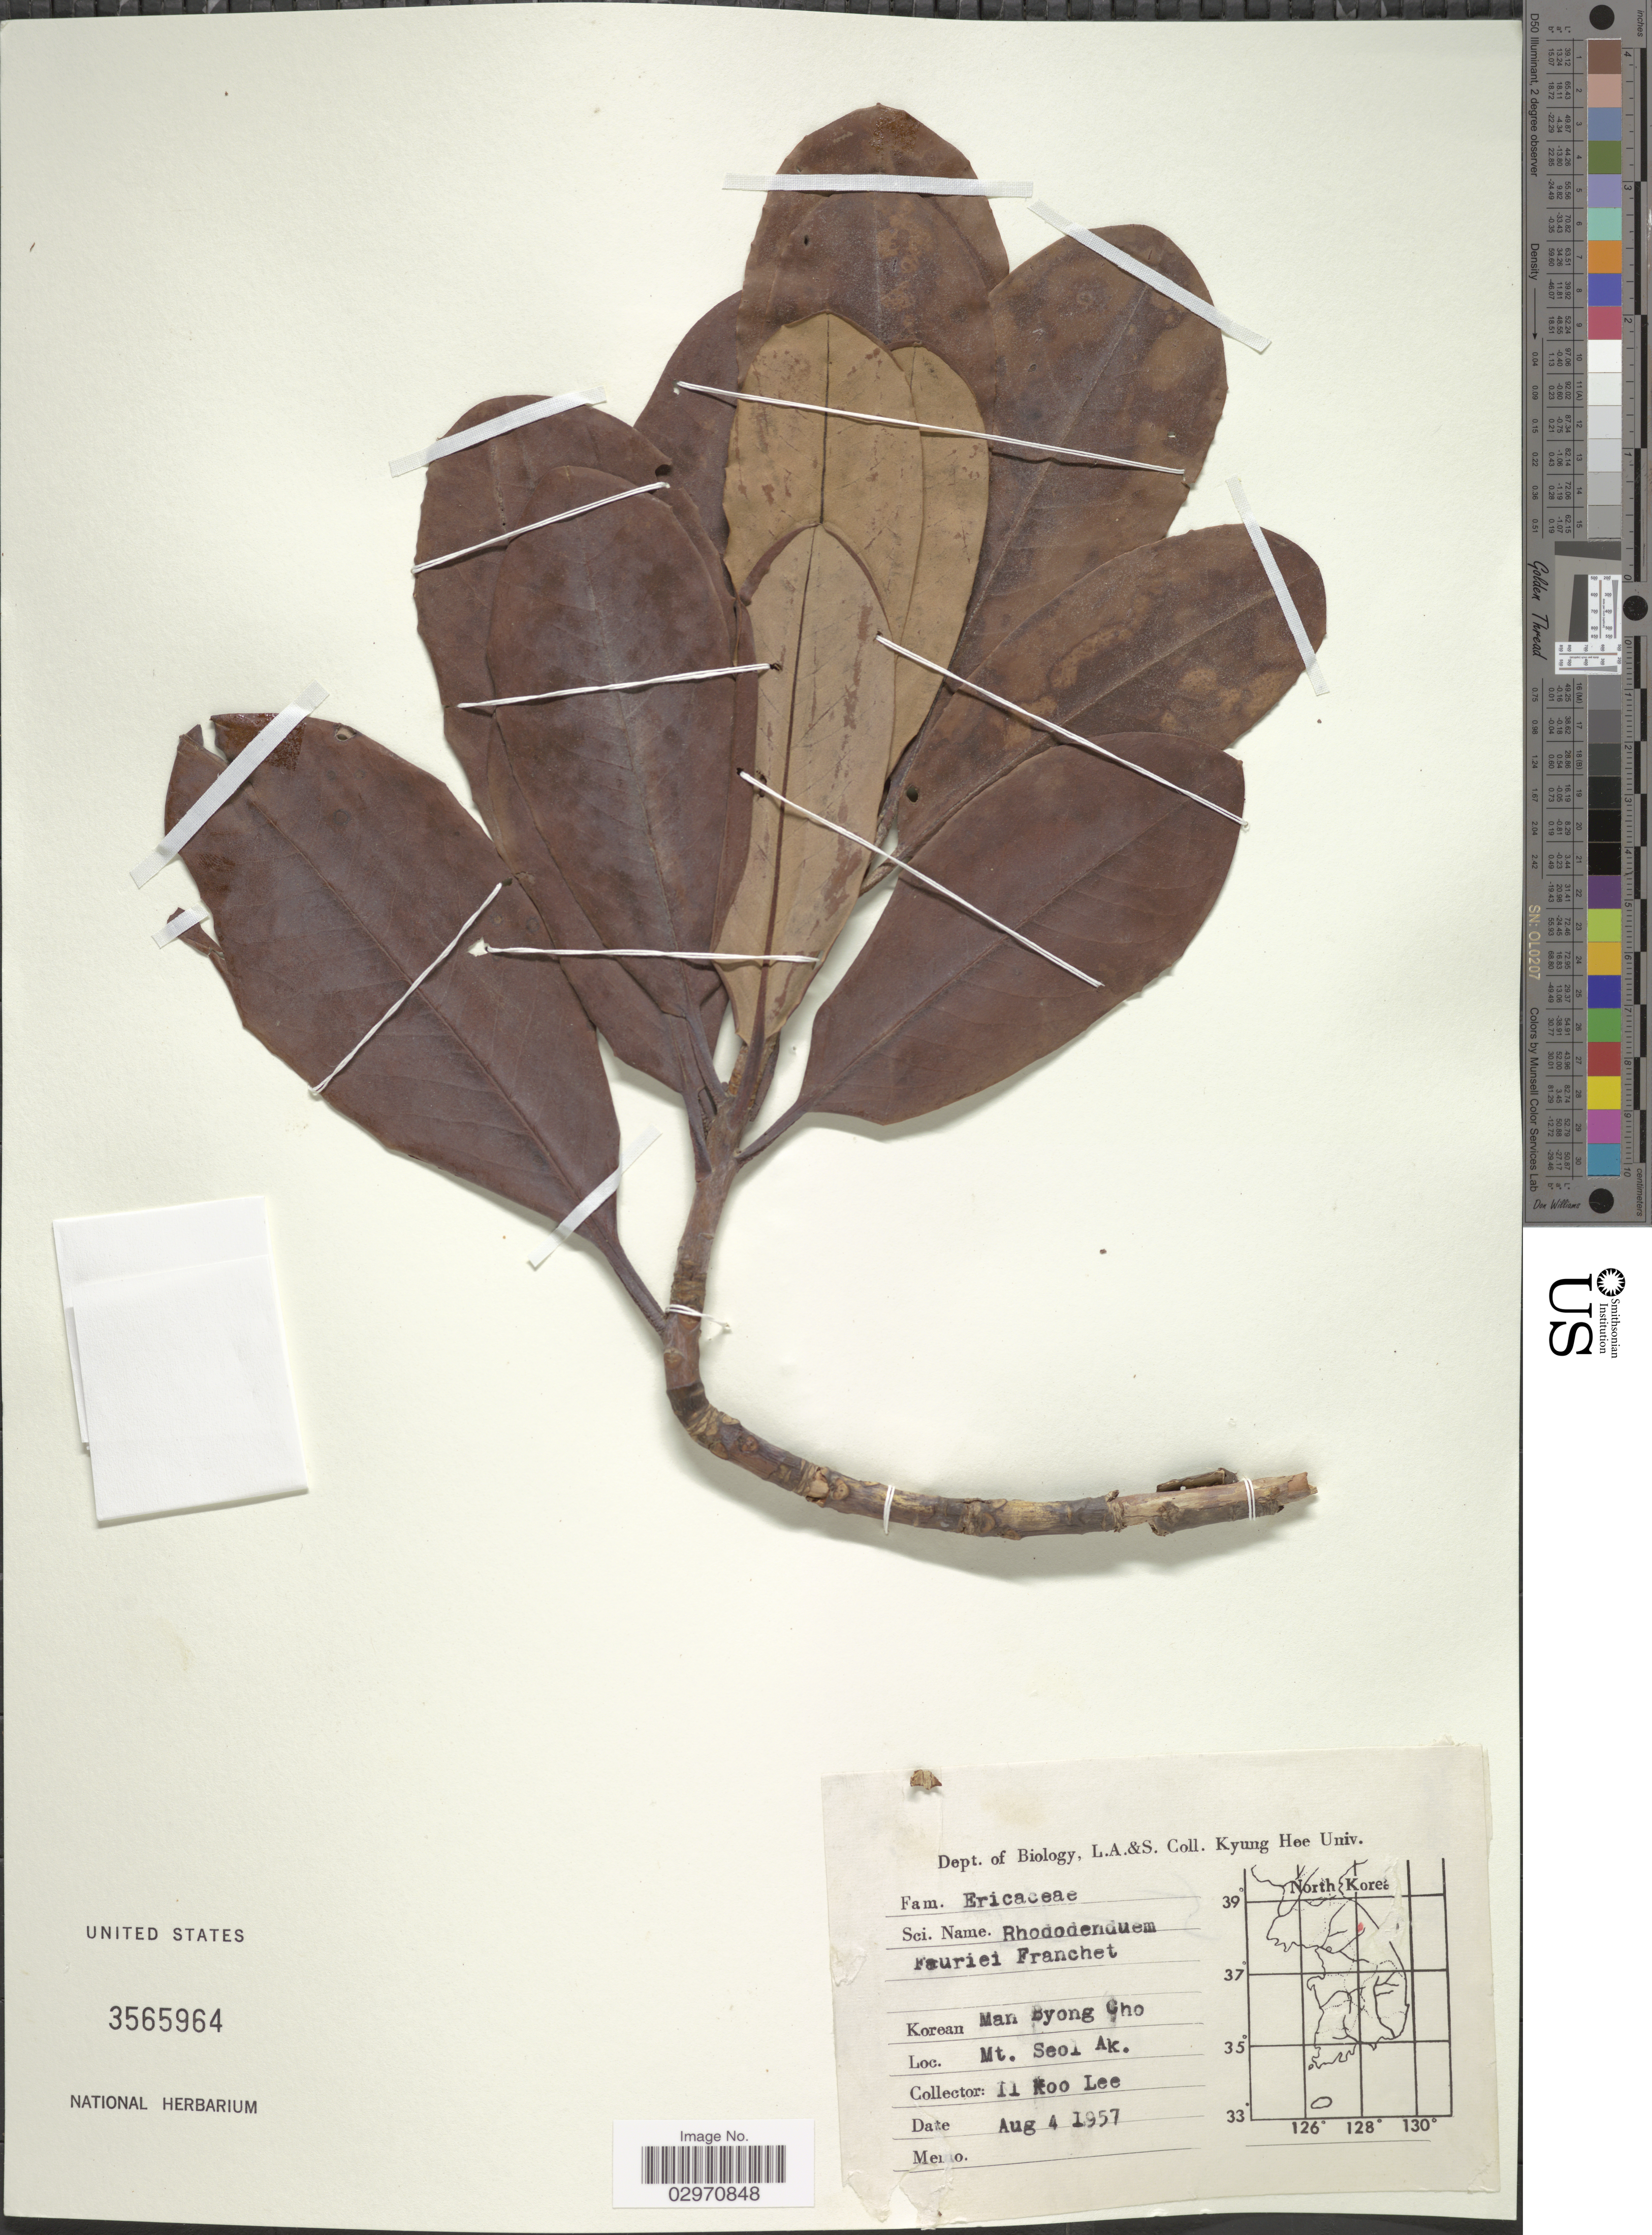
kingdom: Plantae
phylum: Tracheophyta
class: Magnoliopsida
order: Ericales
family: Ericaceae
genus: Rhododendron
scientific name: Rhododendron fauriei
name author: Franch.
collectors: I. K. Lee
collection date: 1957-08-04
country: South Korea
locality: Mt. Sol ak.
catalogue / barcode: US 3565964